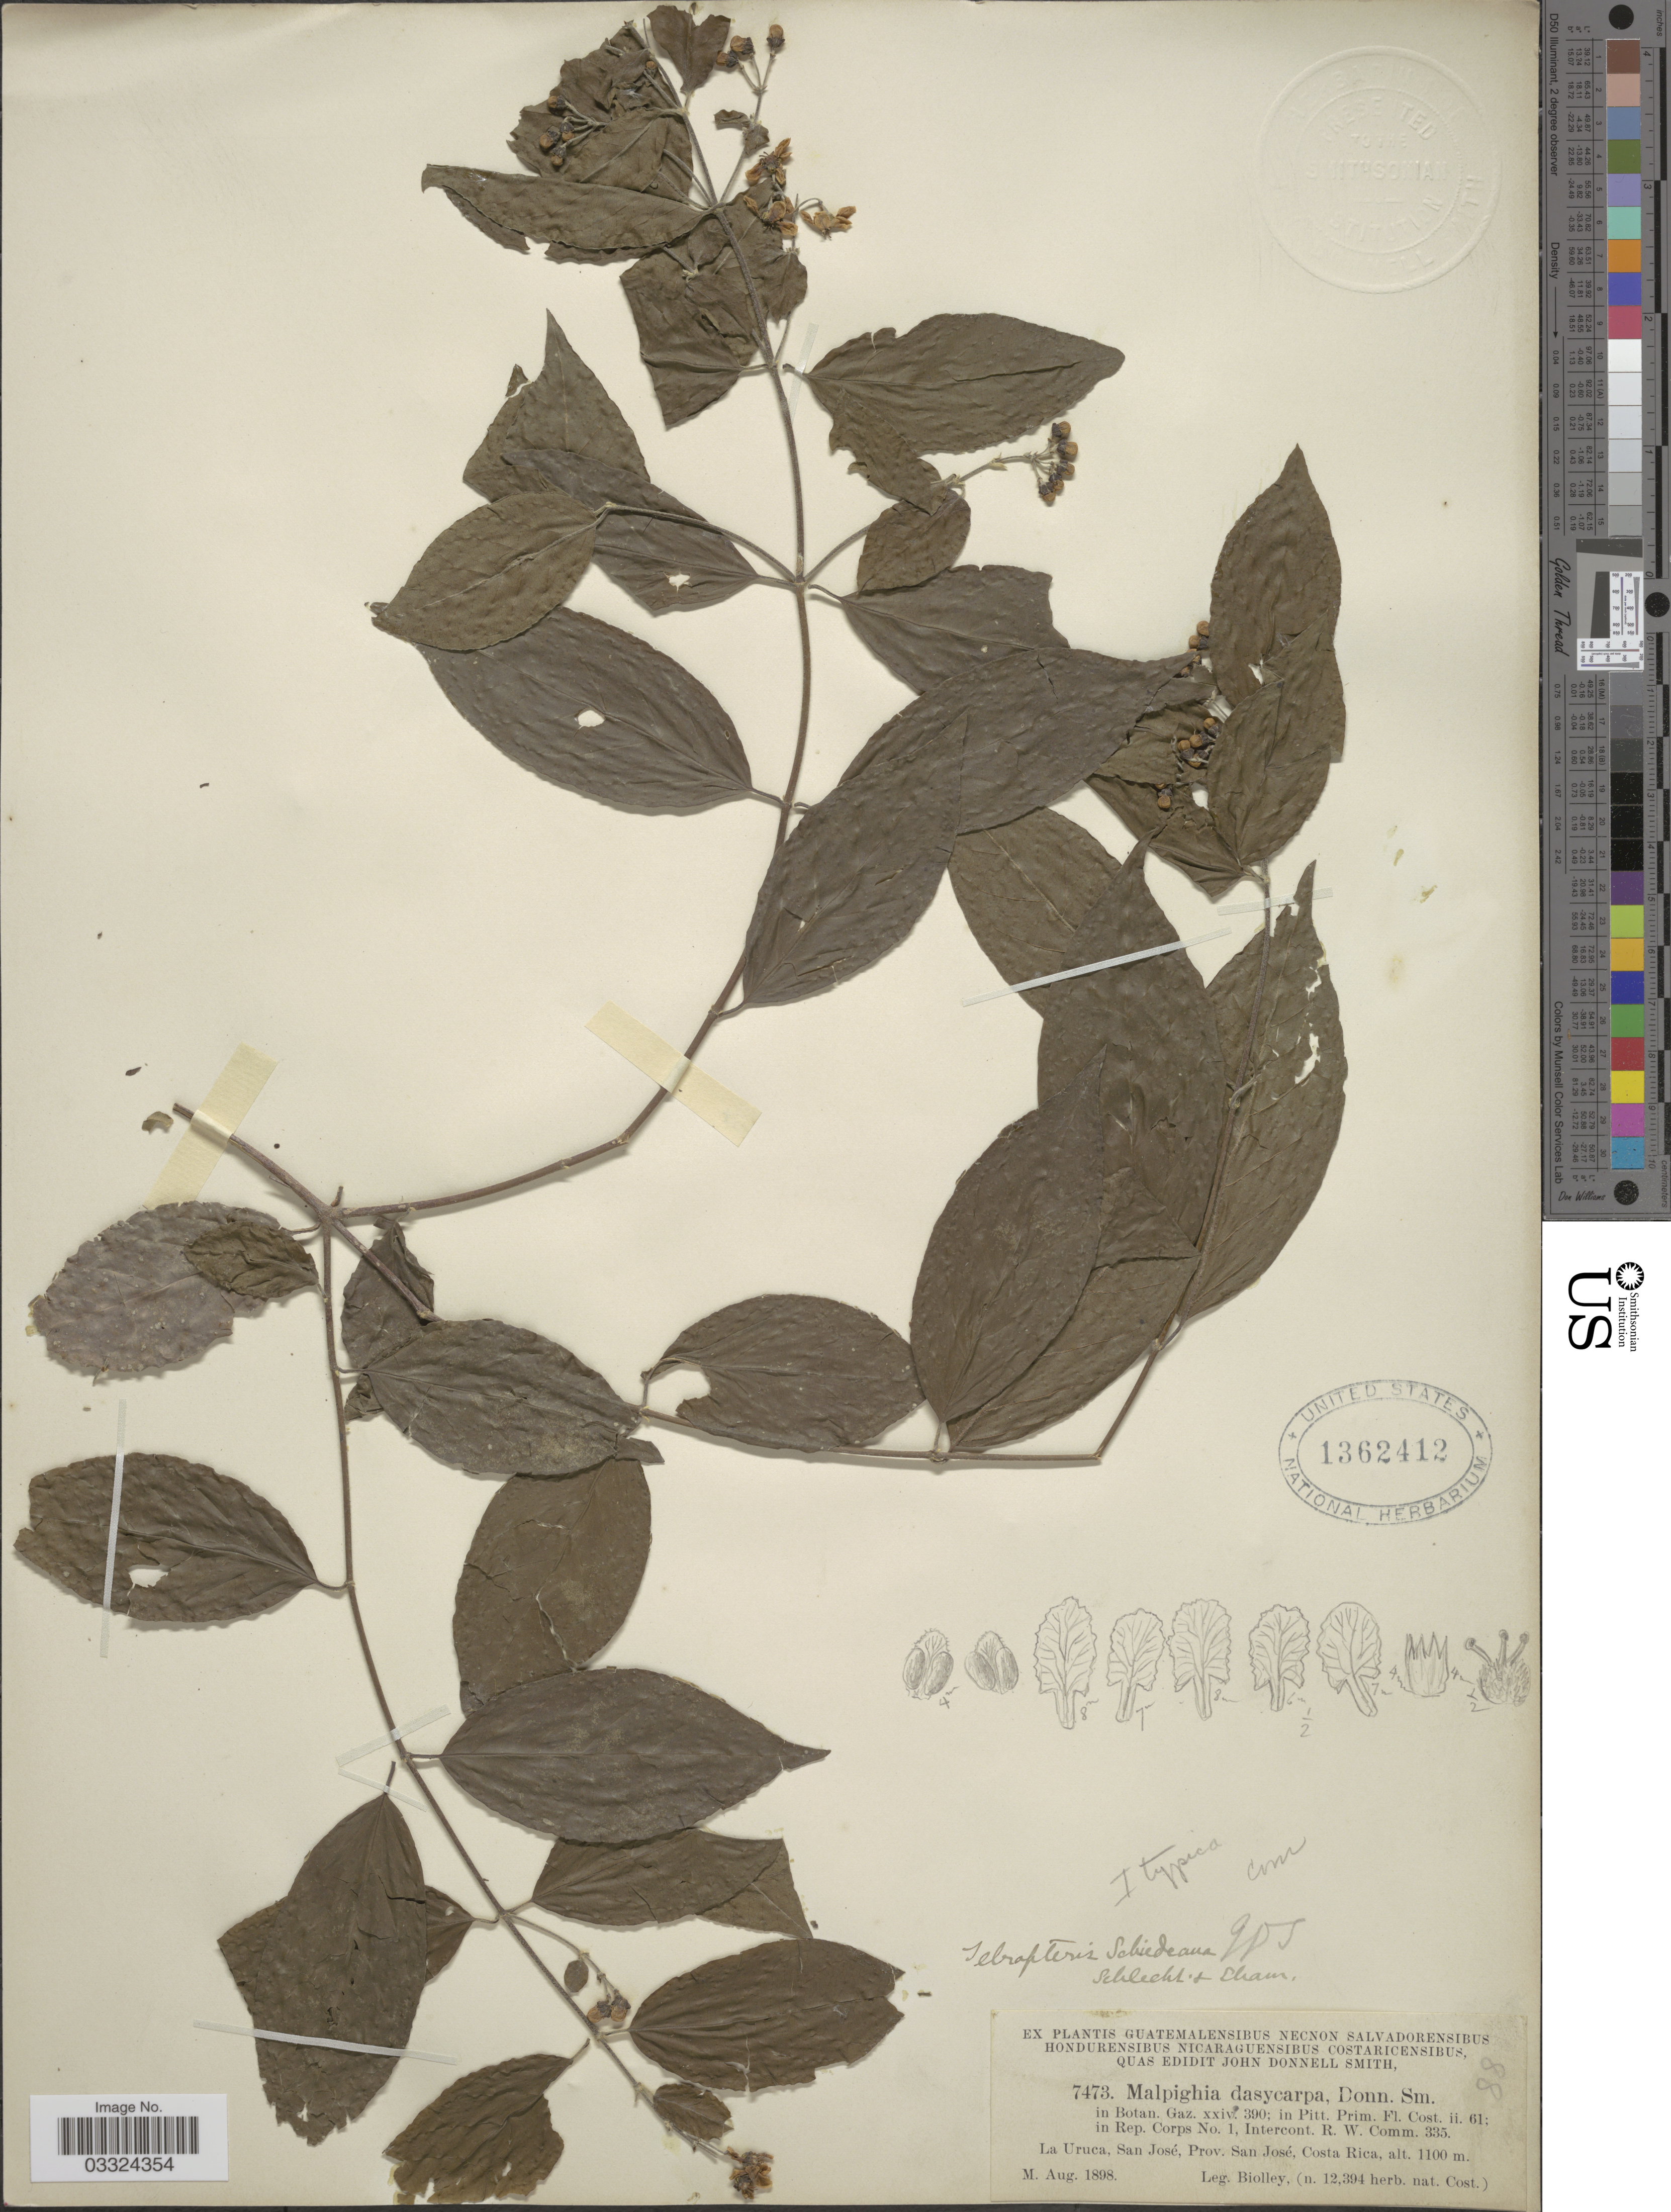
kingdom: Plantae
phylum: Tracheophyta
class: Magnoliopsida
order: Malpighiales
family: Malpighiaceae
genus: Tetrapterys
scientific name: Tetrapterys schiedeana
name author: Schltdl. & Cham.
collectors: Biolley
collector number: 7473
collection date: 1898-08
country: Costa Rica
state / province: San José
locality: La Uruca, San José.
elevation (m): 1100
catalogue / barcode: US 1362412